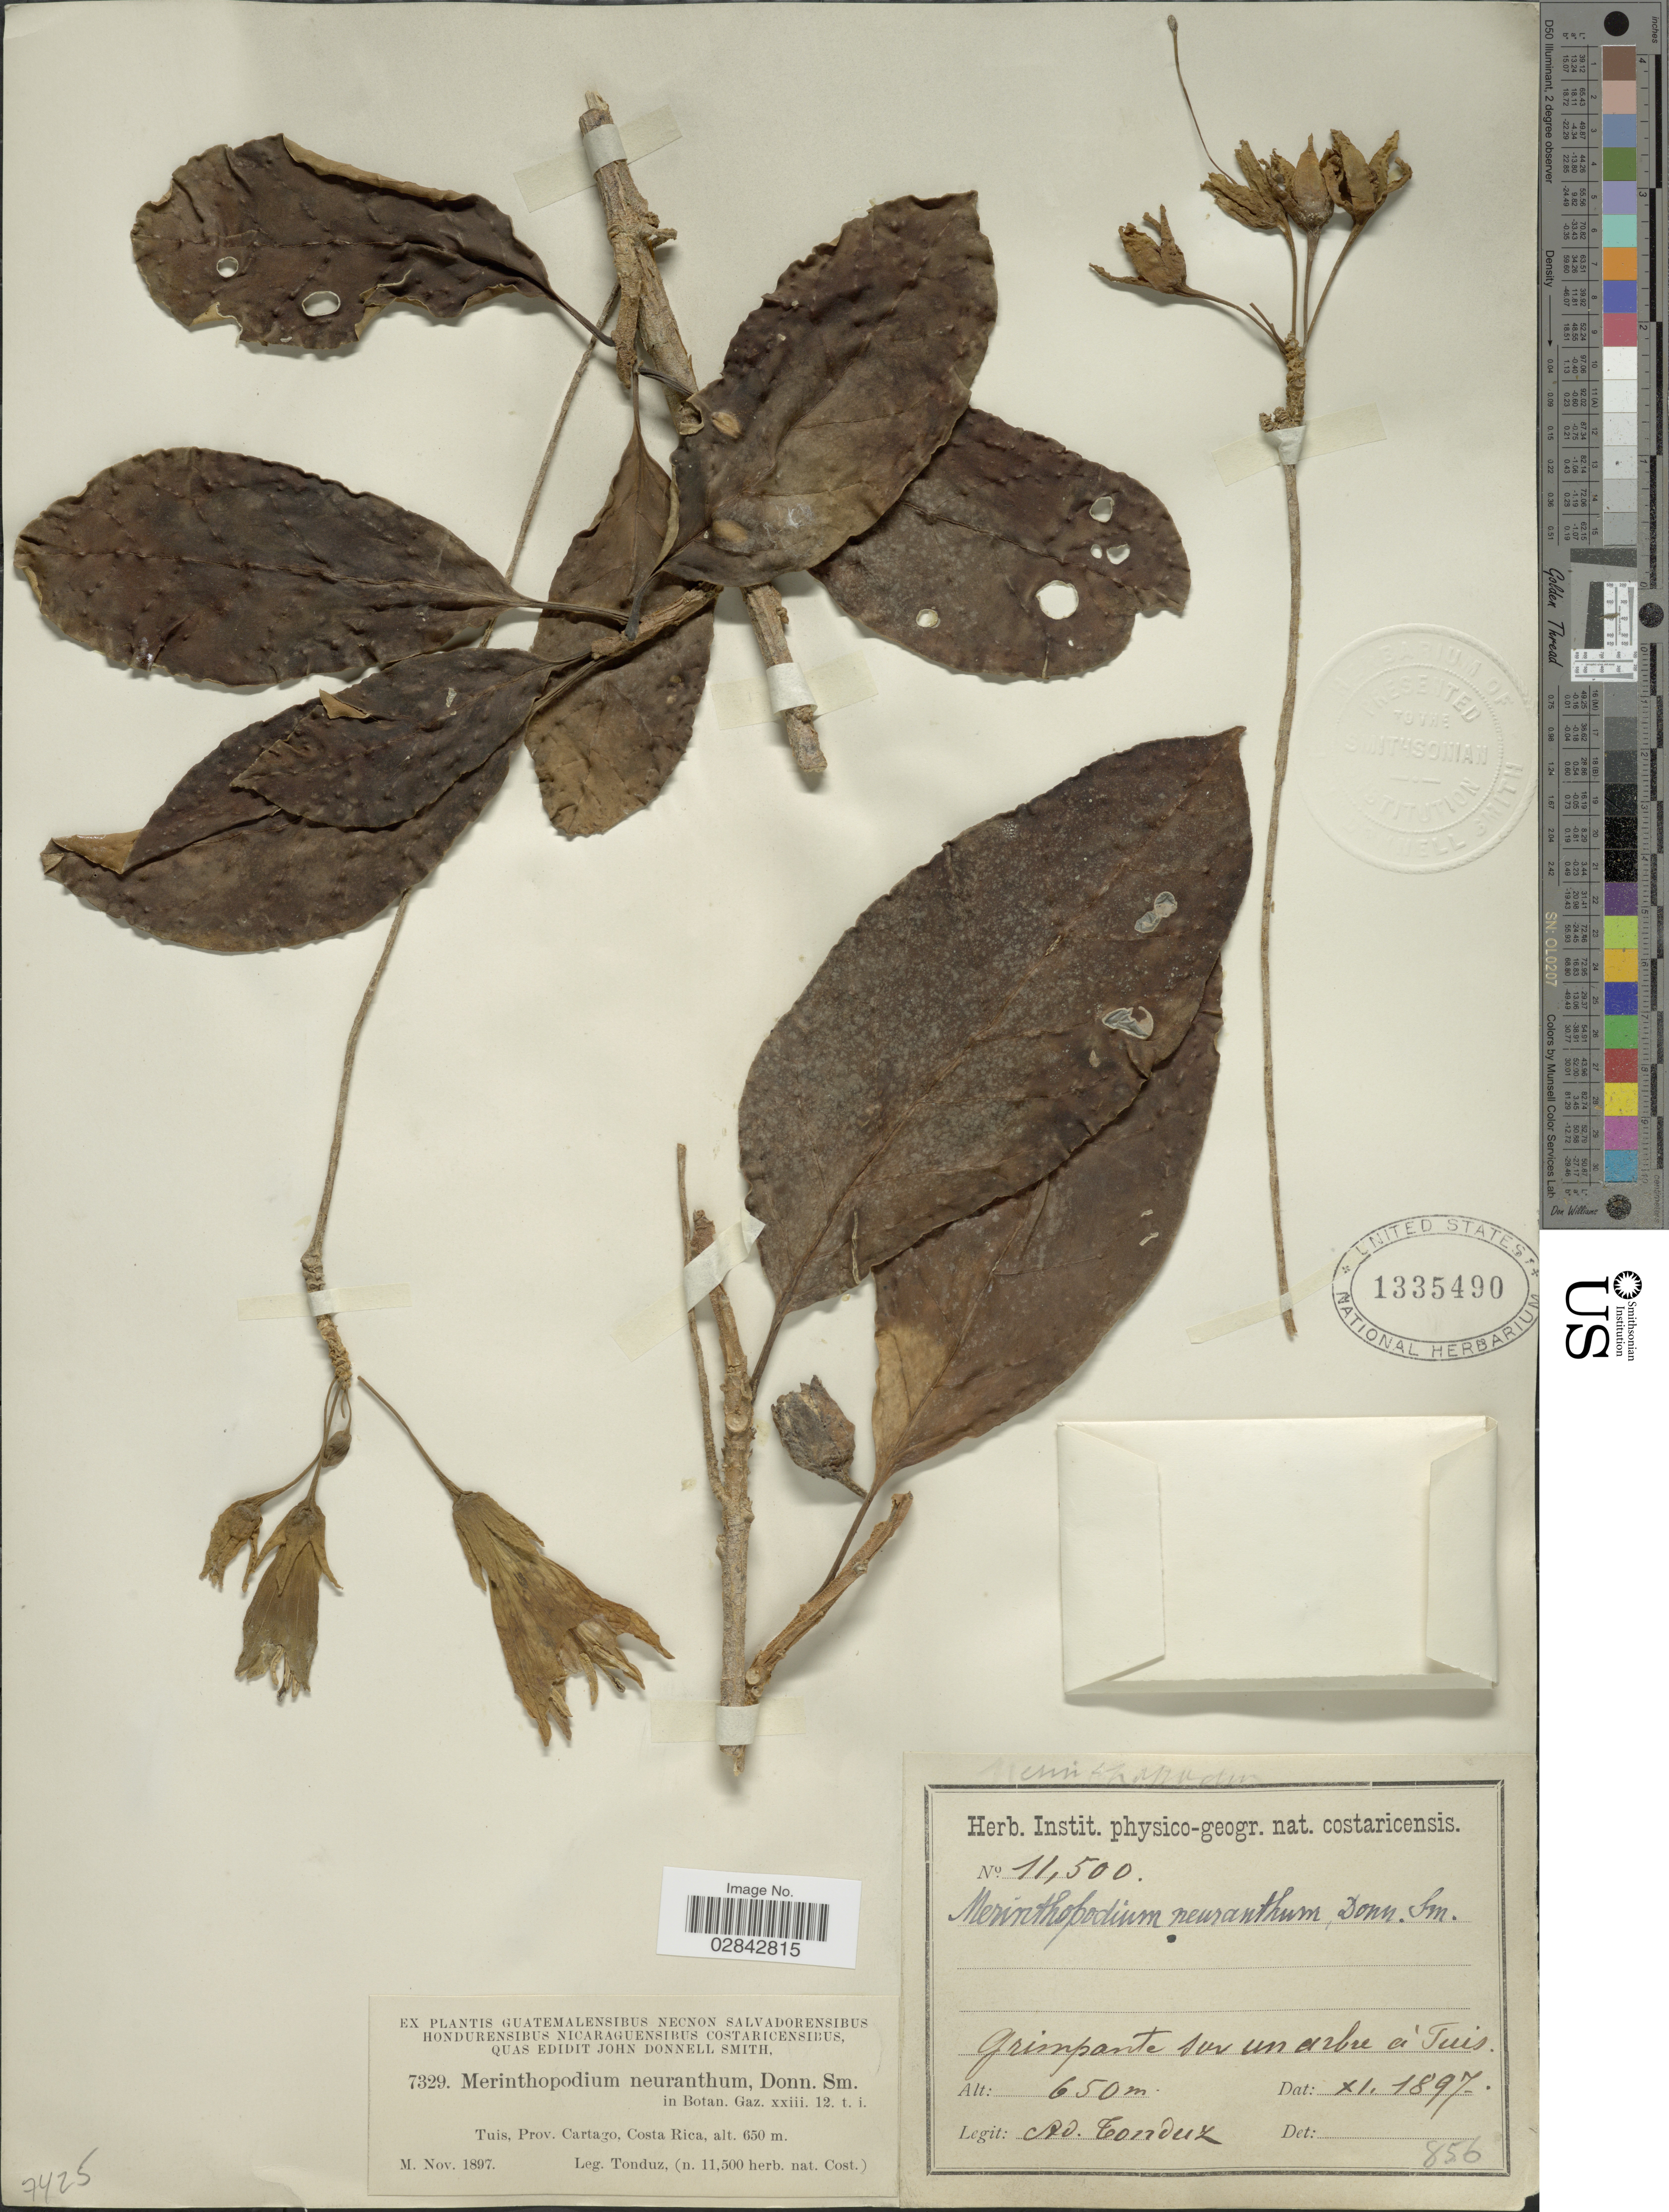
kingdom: Plantae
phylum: Tracheophyta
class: Magnoliopsida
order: Solanales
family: Solanaceae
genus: Markea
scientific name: Markea neurantha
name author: Hemsl.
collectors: A. Tonduz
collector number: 11500/7329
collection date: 1897-11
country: Costa Rica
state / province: Cartago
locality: Tuis.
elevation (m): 650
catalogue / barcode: US 1335490